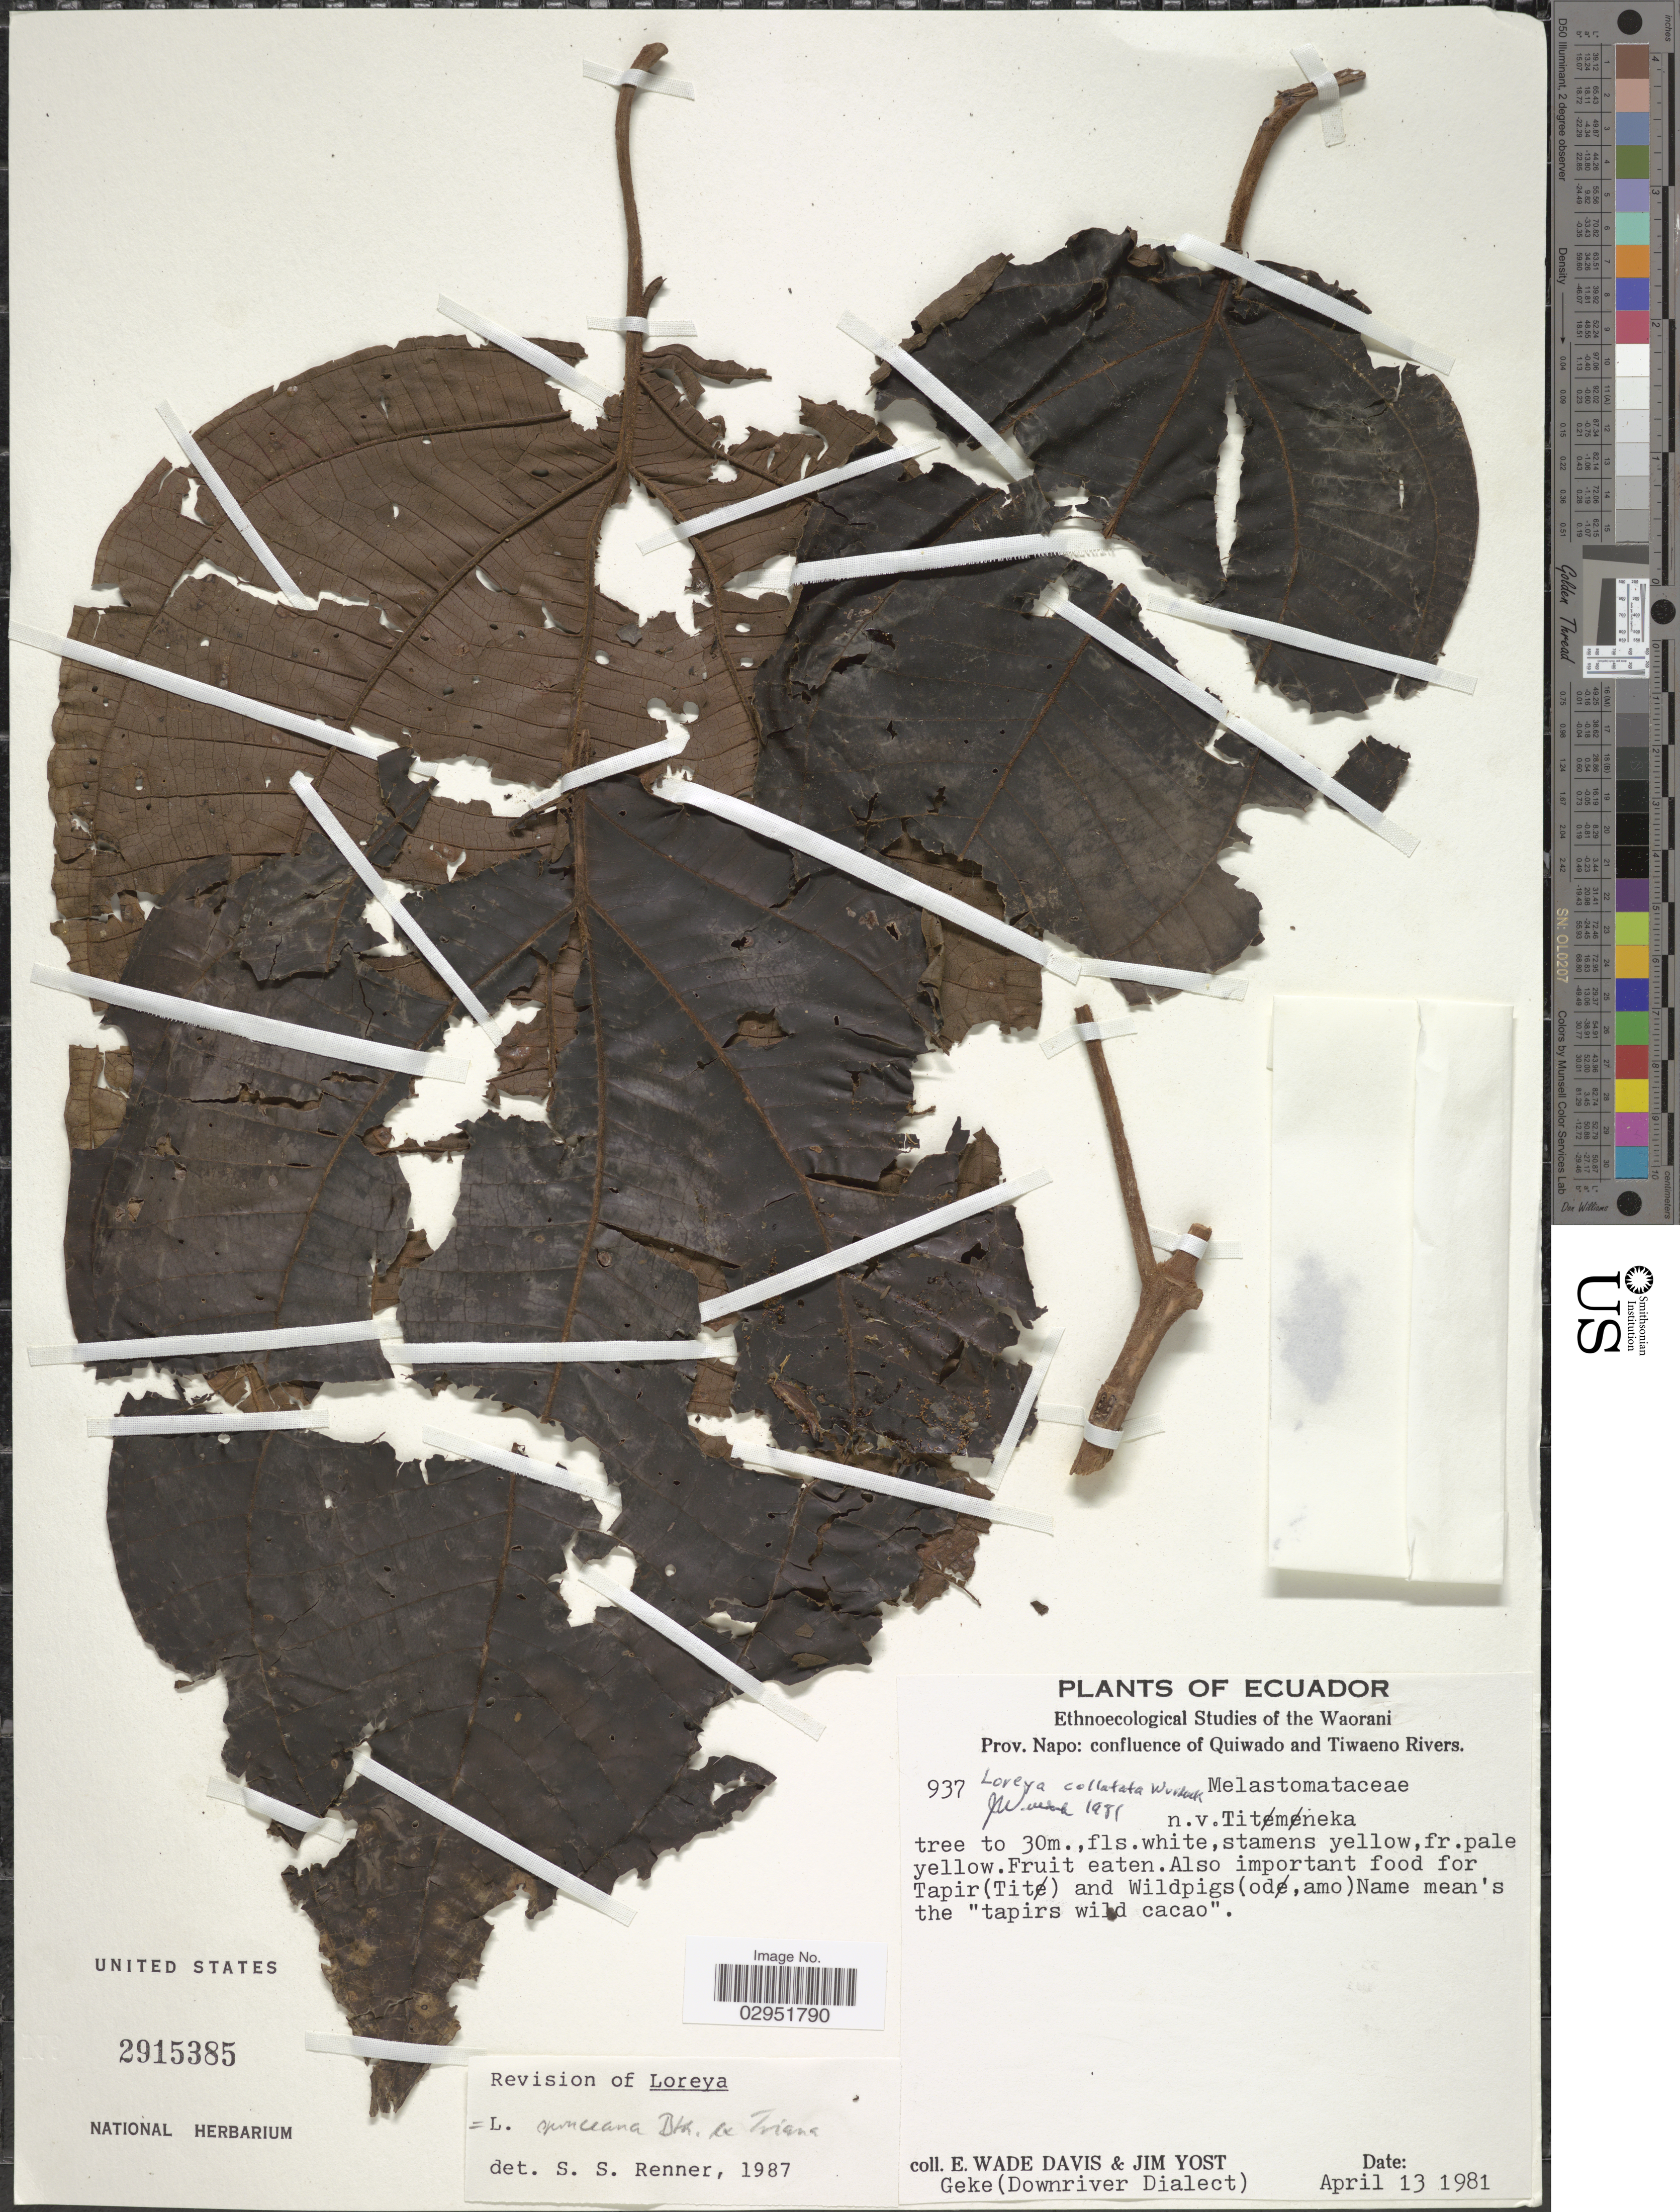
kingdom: Plantae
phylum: Tracheophyta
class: Magnoliopsida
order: Myrtales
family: Melastomataceae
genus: Bellucia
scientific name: Bellucia spruceana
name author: (Triana) J.F. Macbr.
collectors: E. W. Davis & J. Yost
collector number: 937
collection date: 1981-04-13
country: Ecuador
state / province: Napo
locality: Prov. Napo: confluence of Quiwado and Tiwaeno Rivers.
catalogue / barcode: US 2915385